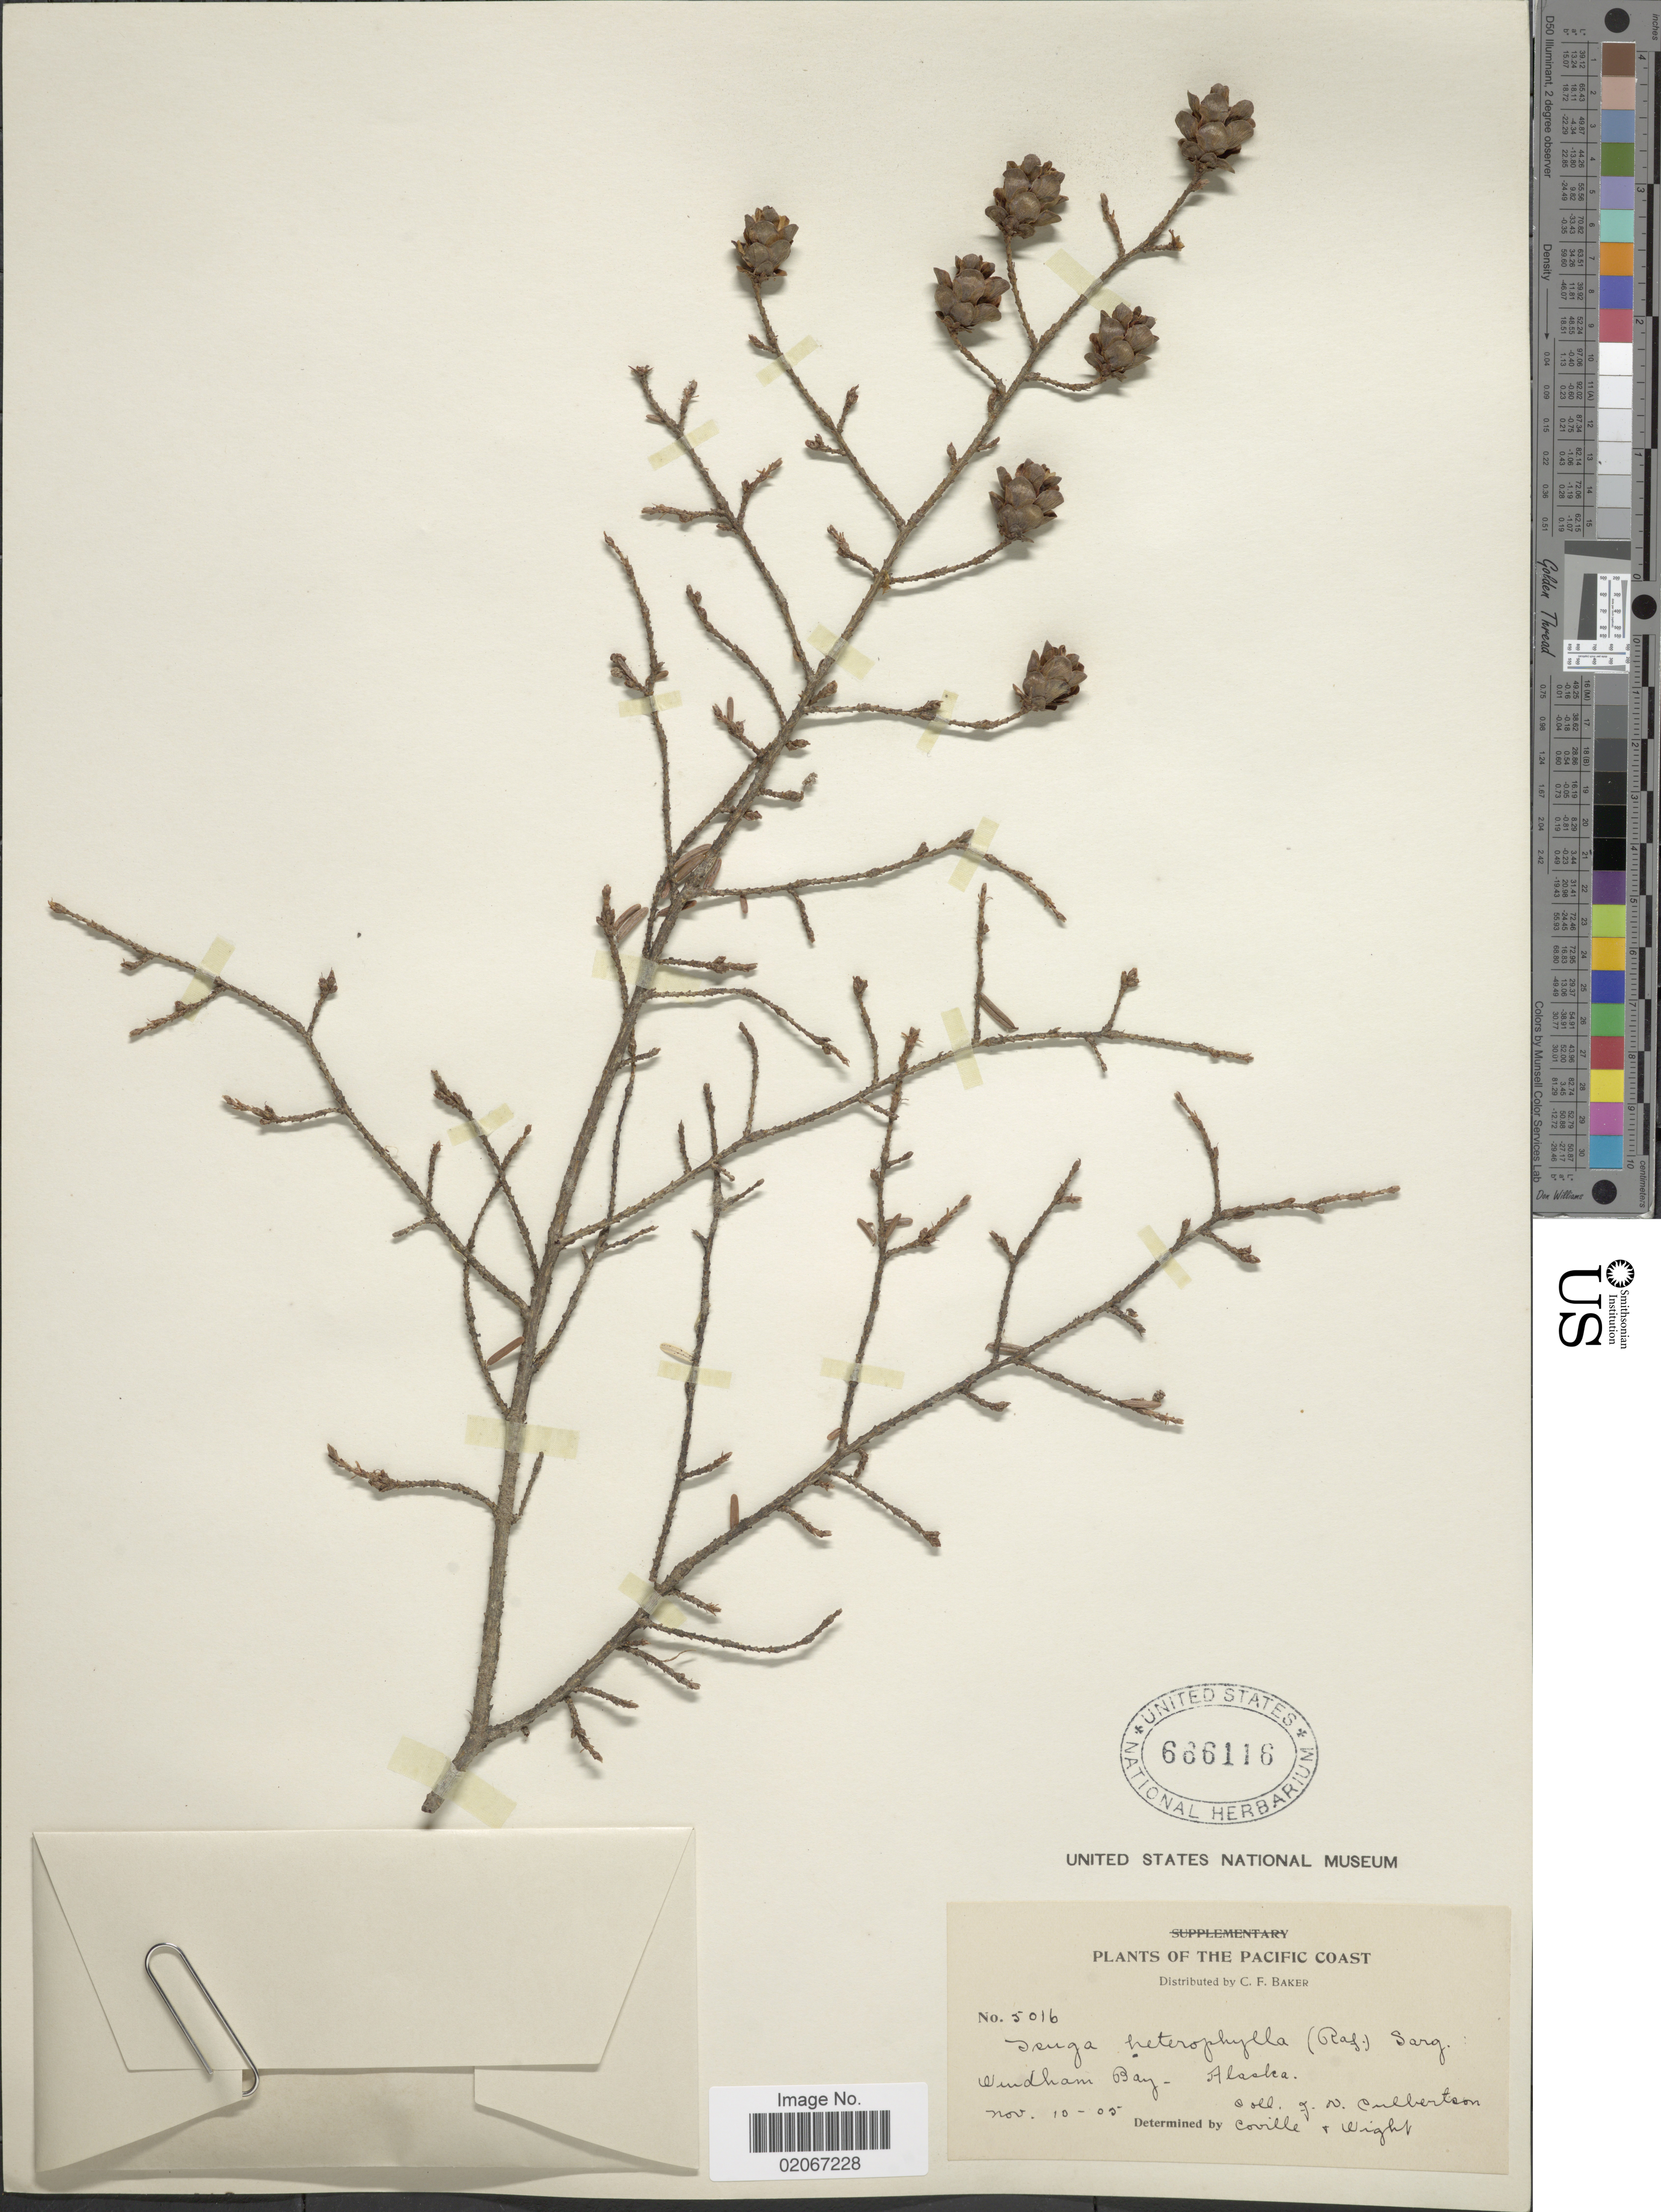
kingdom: Plantae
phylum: Tracheophyta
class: Pinopsida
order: Pinales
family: Pinaceae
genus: Tsuga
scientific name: Tsuga heterophylla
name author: (Raf.) Sarg.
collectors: J. Culbertson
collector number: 5016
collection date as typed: Transcribed d/m/y: 10/11/5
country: United States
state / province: Alaska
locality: Windham Bay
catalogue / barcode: US 666116